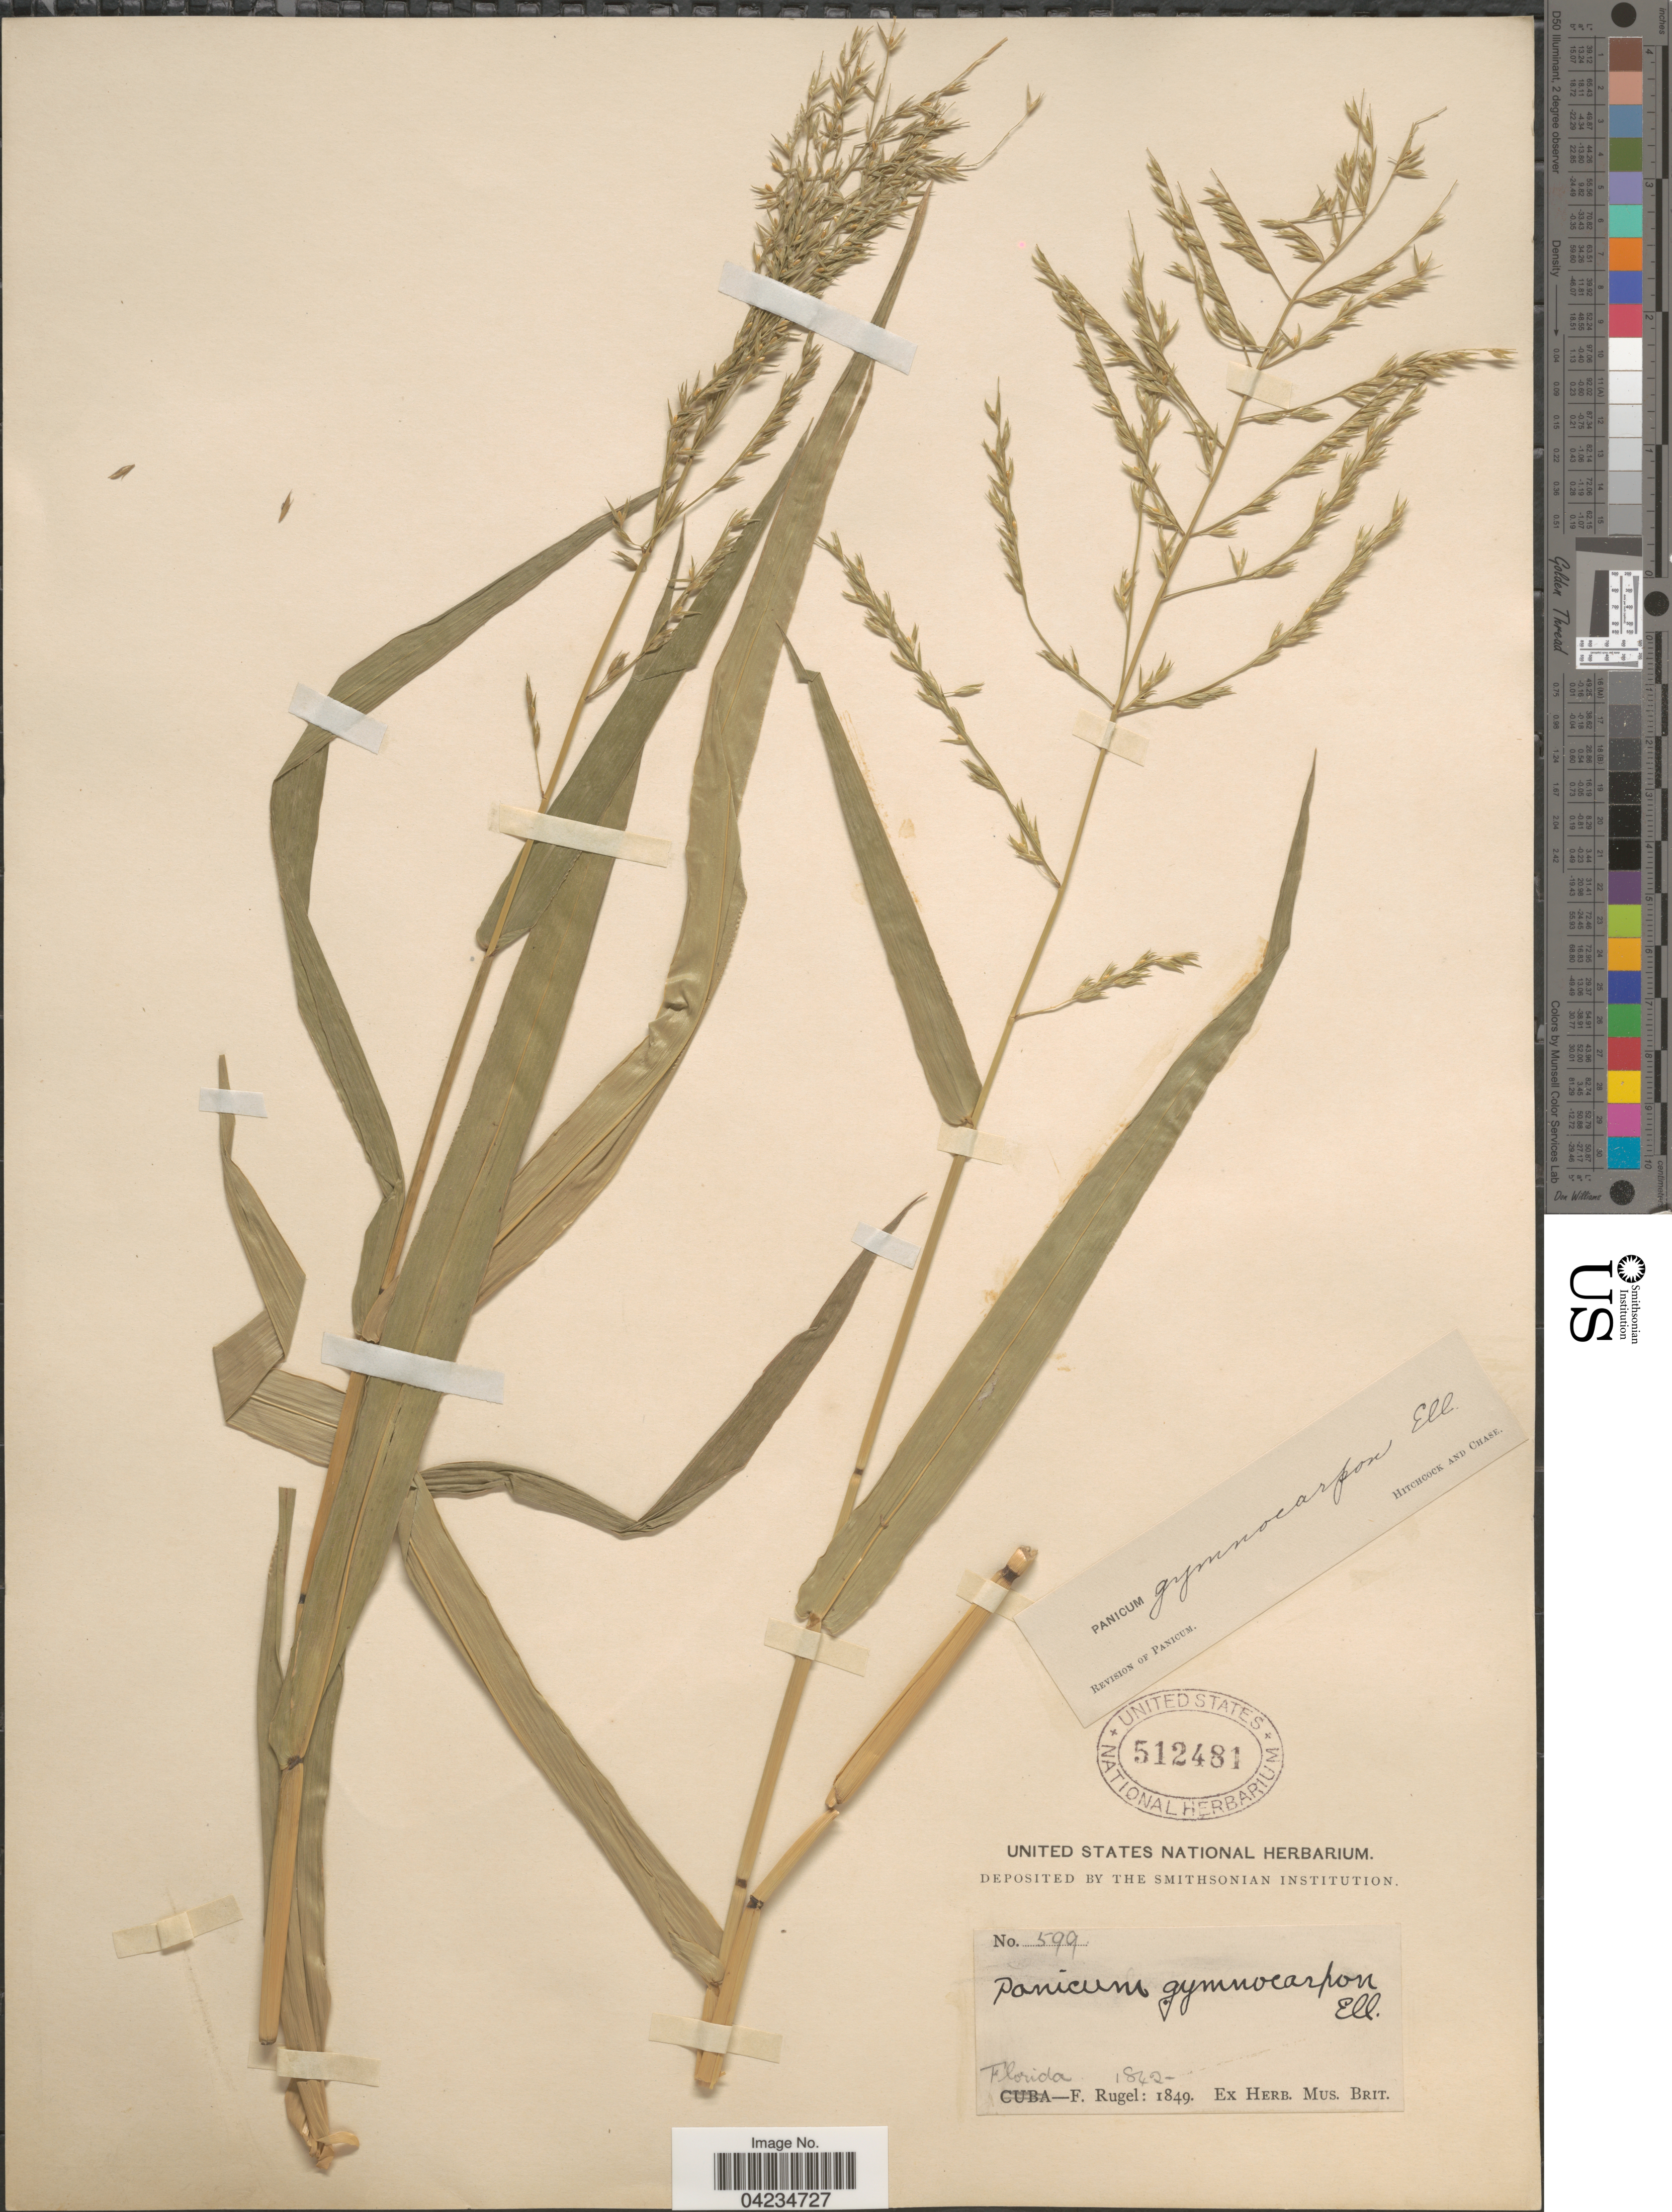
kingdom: Plantae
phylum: Tracheophyta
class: Liliopsida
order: Poales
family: Poaceae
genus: Phanopyrum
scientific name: Phanopyrum gymnocarpon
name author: (Elliott) Nash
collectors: F. Rugel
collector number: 599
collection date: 1842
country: United States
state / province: Florida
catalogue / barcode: US 512481